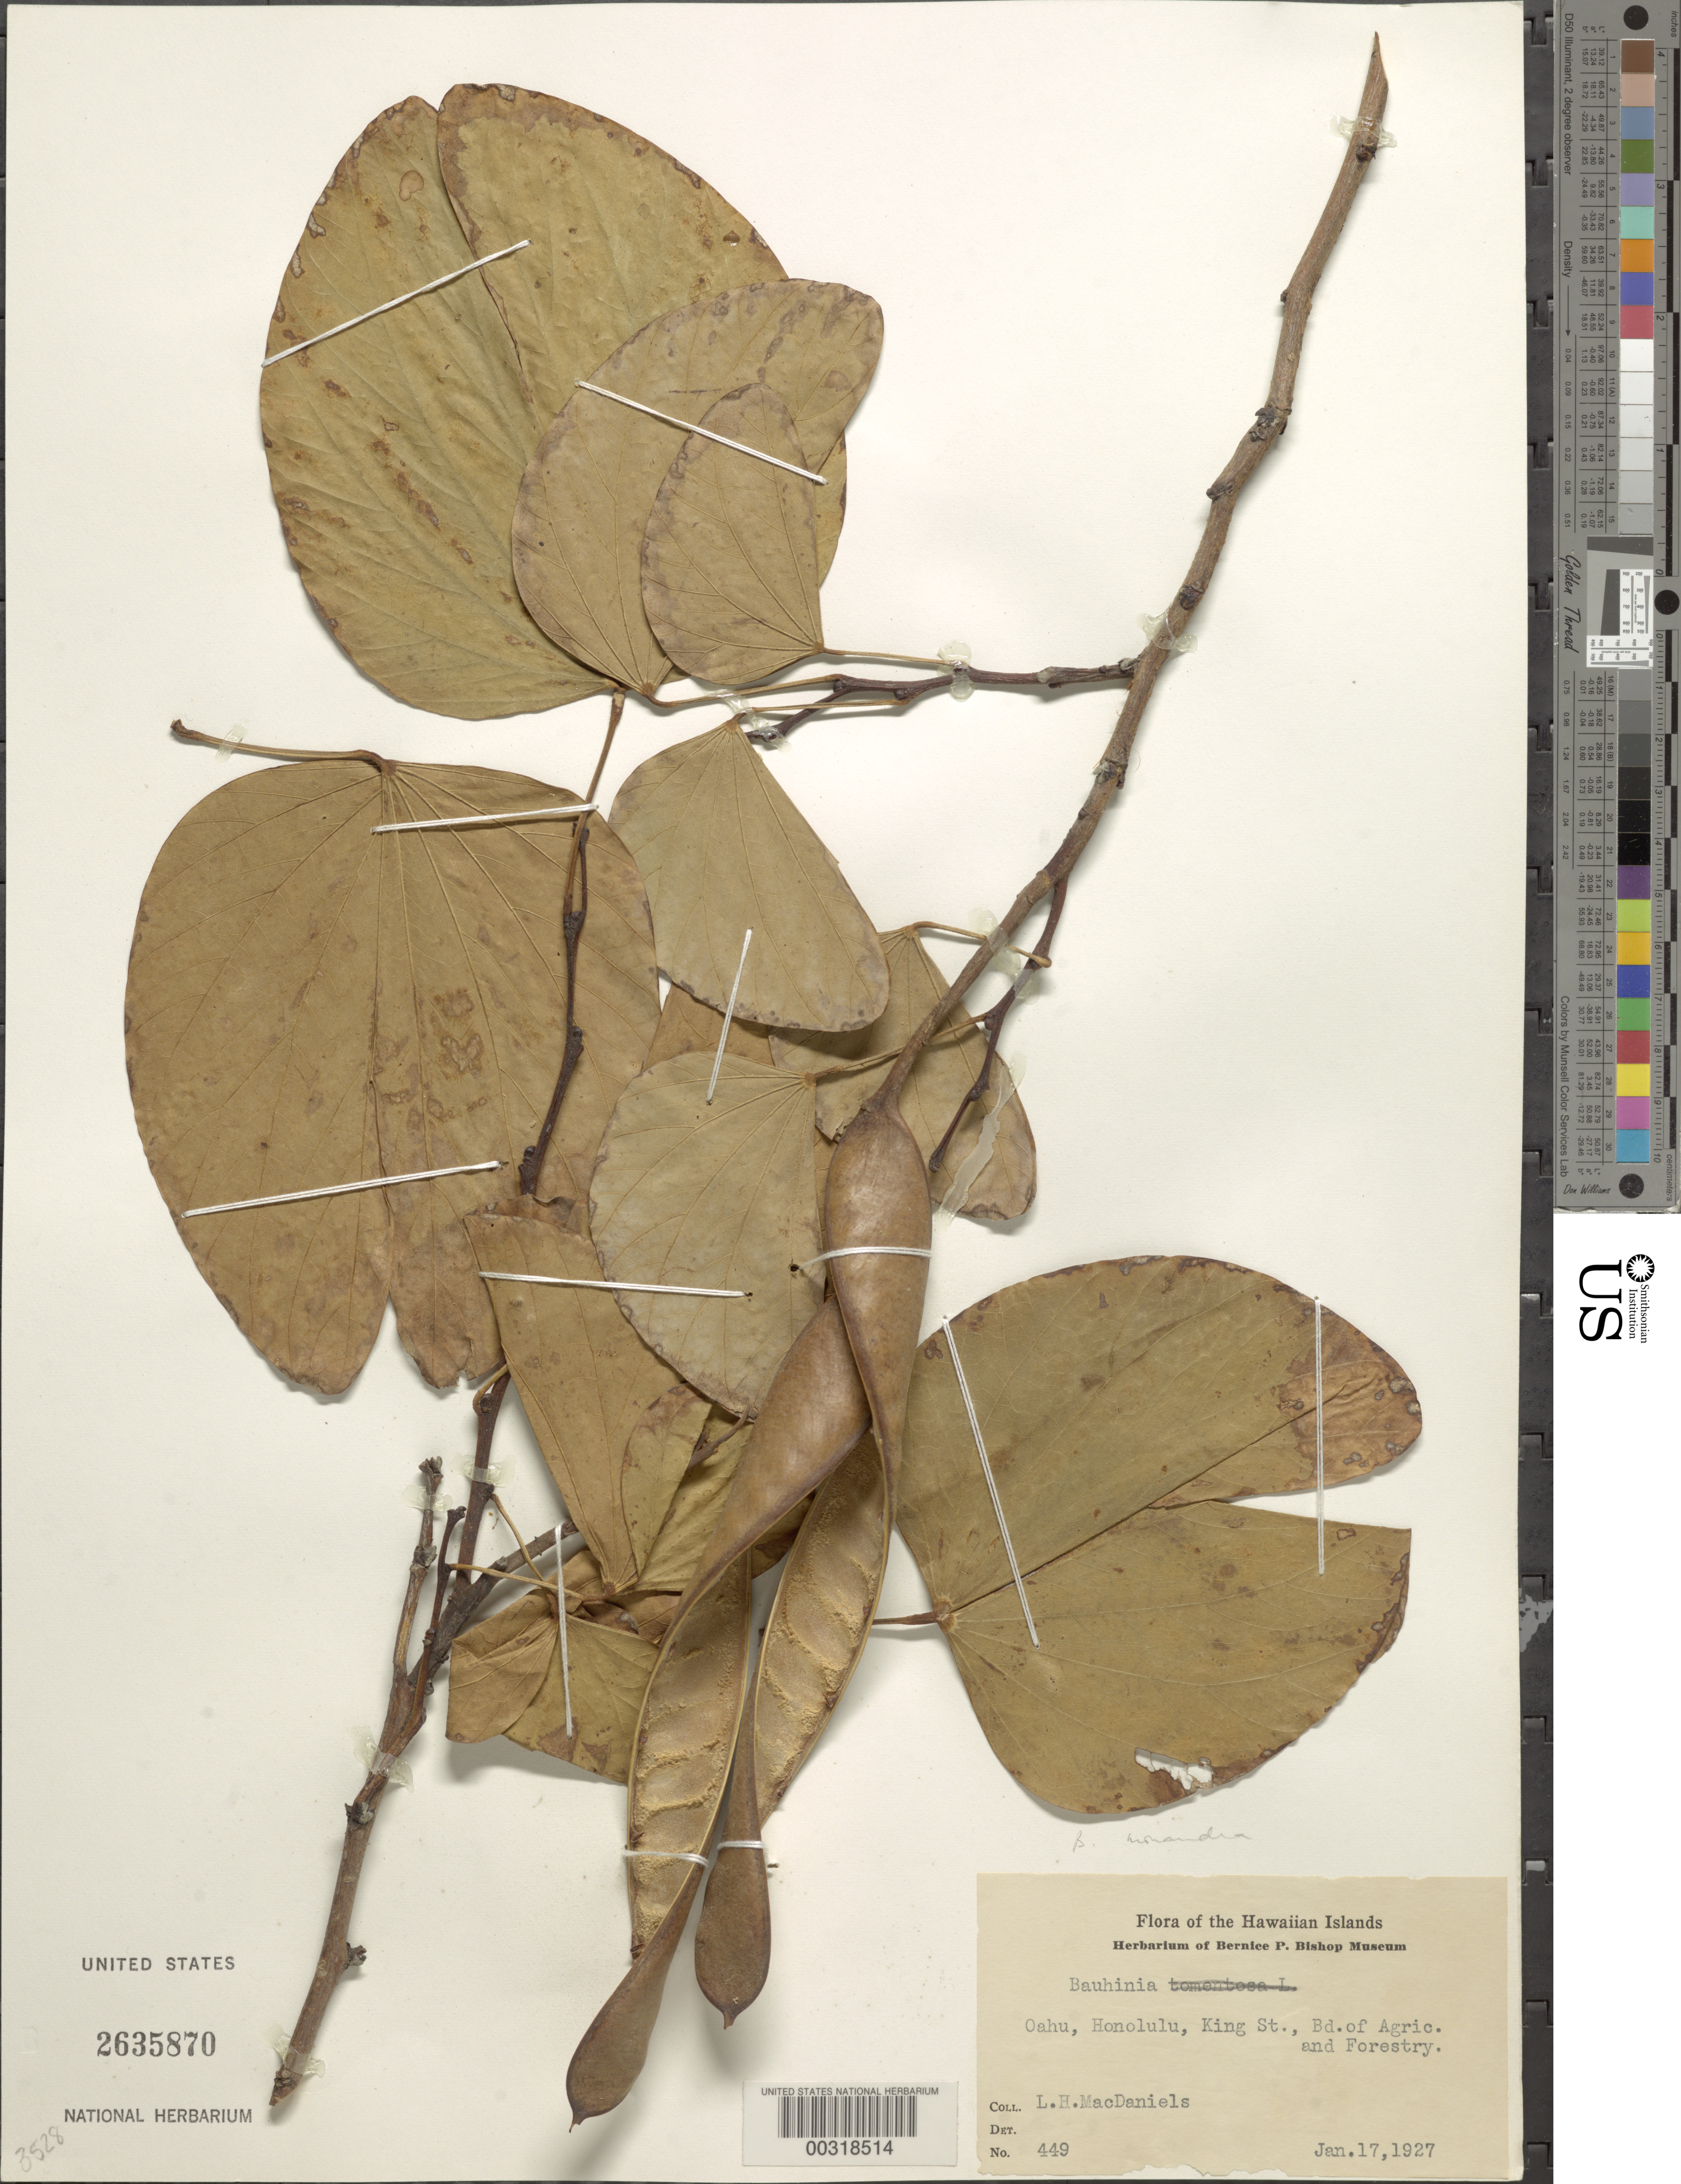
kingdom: Plantae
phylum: Tracheophyta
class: Magnoliopsida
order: Fabales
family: Fabaceae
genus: Bauhinia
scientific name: Bauhinia monandra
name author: Kurz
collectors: L. H. MacDaniels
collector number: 449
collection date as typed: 17 Jan 1927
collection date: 1927-01-17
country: United States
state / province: Hawaii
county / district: Honolulu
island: Oahu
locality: King st., building of agriculture and forestry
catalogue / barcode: US 2635870